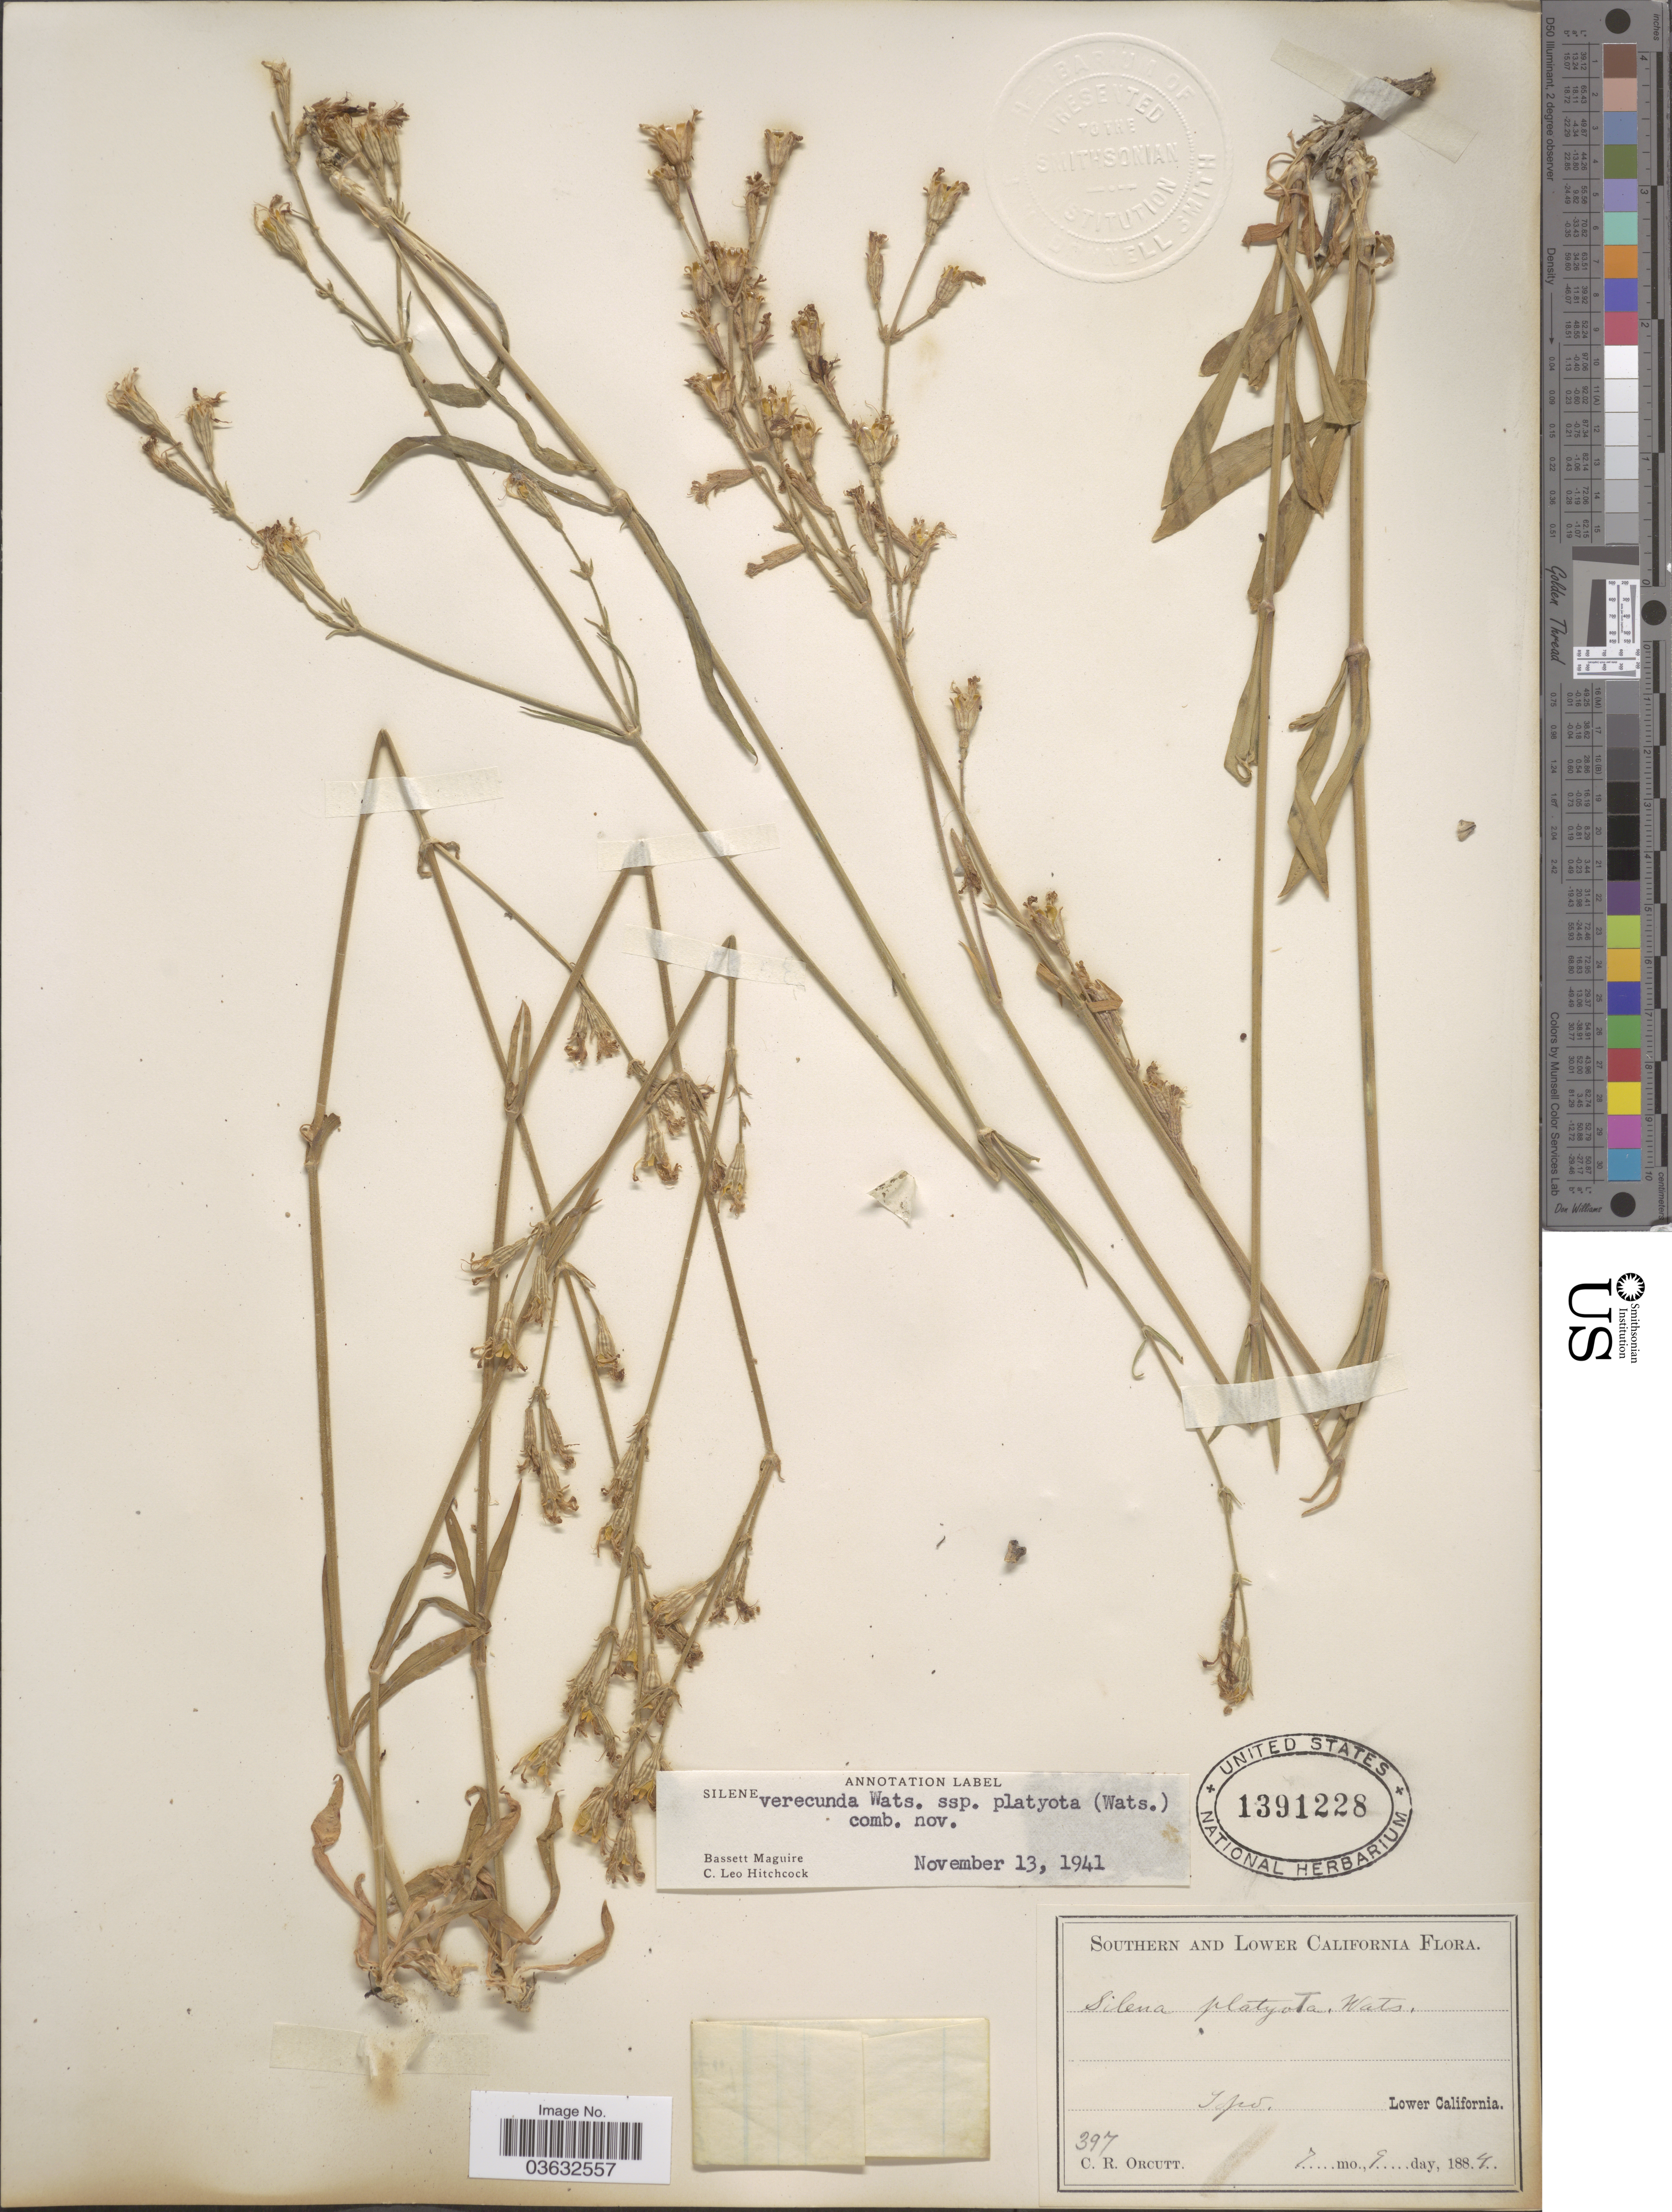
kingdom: Plantae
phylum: Tracheophyta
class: Magnoliopsida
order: Caryophyllales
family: Caryophyllaceae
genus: Silene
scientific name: Silene verecunda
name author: S. Watson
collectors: C. R. Orcutt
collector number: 397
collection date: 1884-07-09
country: Mexico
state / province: Baja California Norte / Baja California Sur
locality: Lower California. Topo.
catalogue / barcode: US 1391228